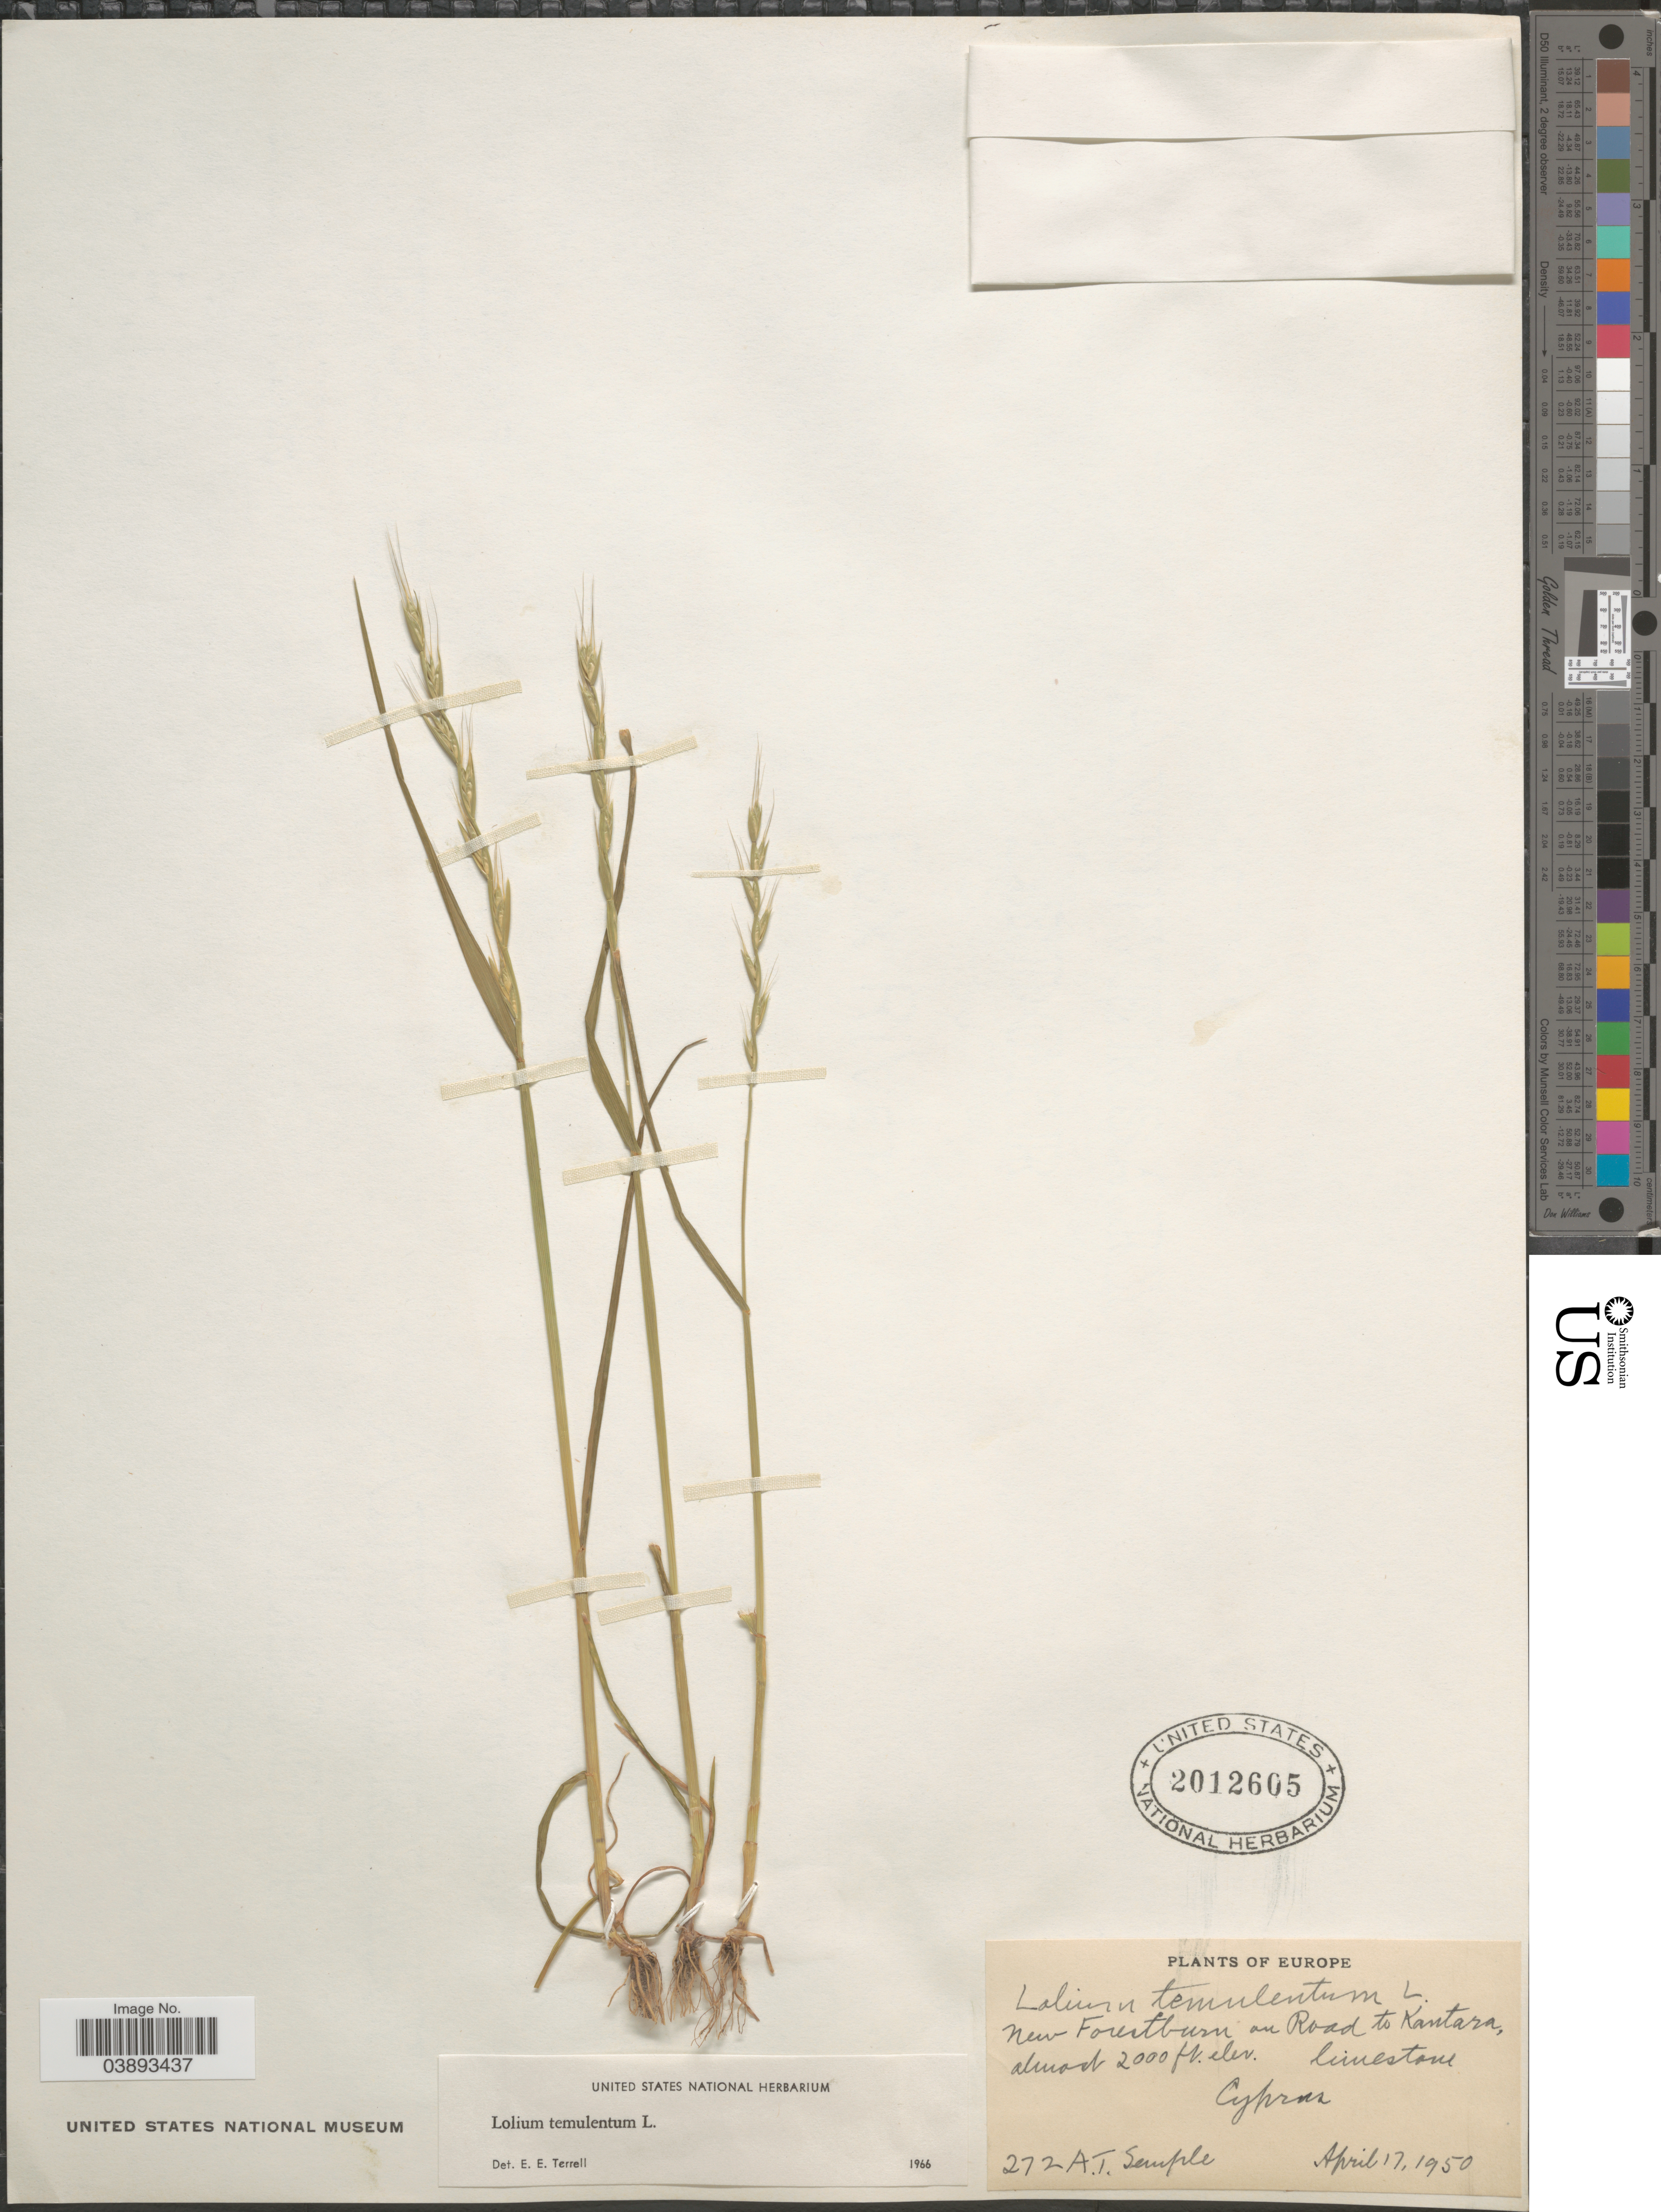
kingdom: Plantae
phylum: Tracheophyta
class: Liliopsida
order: Poales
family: Poaceae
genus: Lolium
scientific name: Lolium temulentum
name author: L.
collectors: A. Semple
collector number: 272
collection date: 1950-04-17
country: Cyprus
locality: New Forestburn on Road to Kantara.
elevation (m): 610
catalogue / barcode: US 2012605